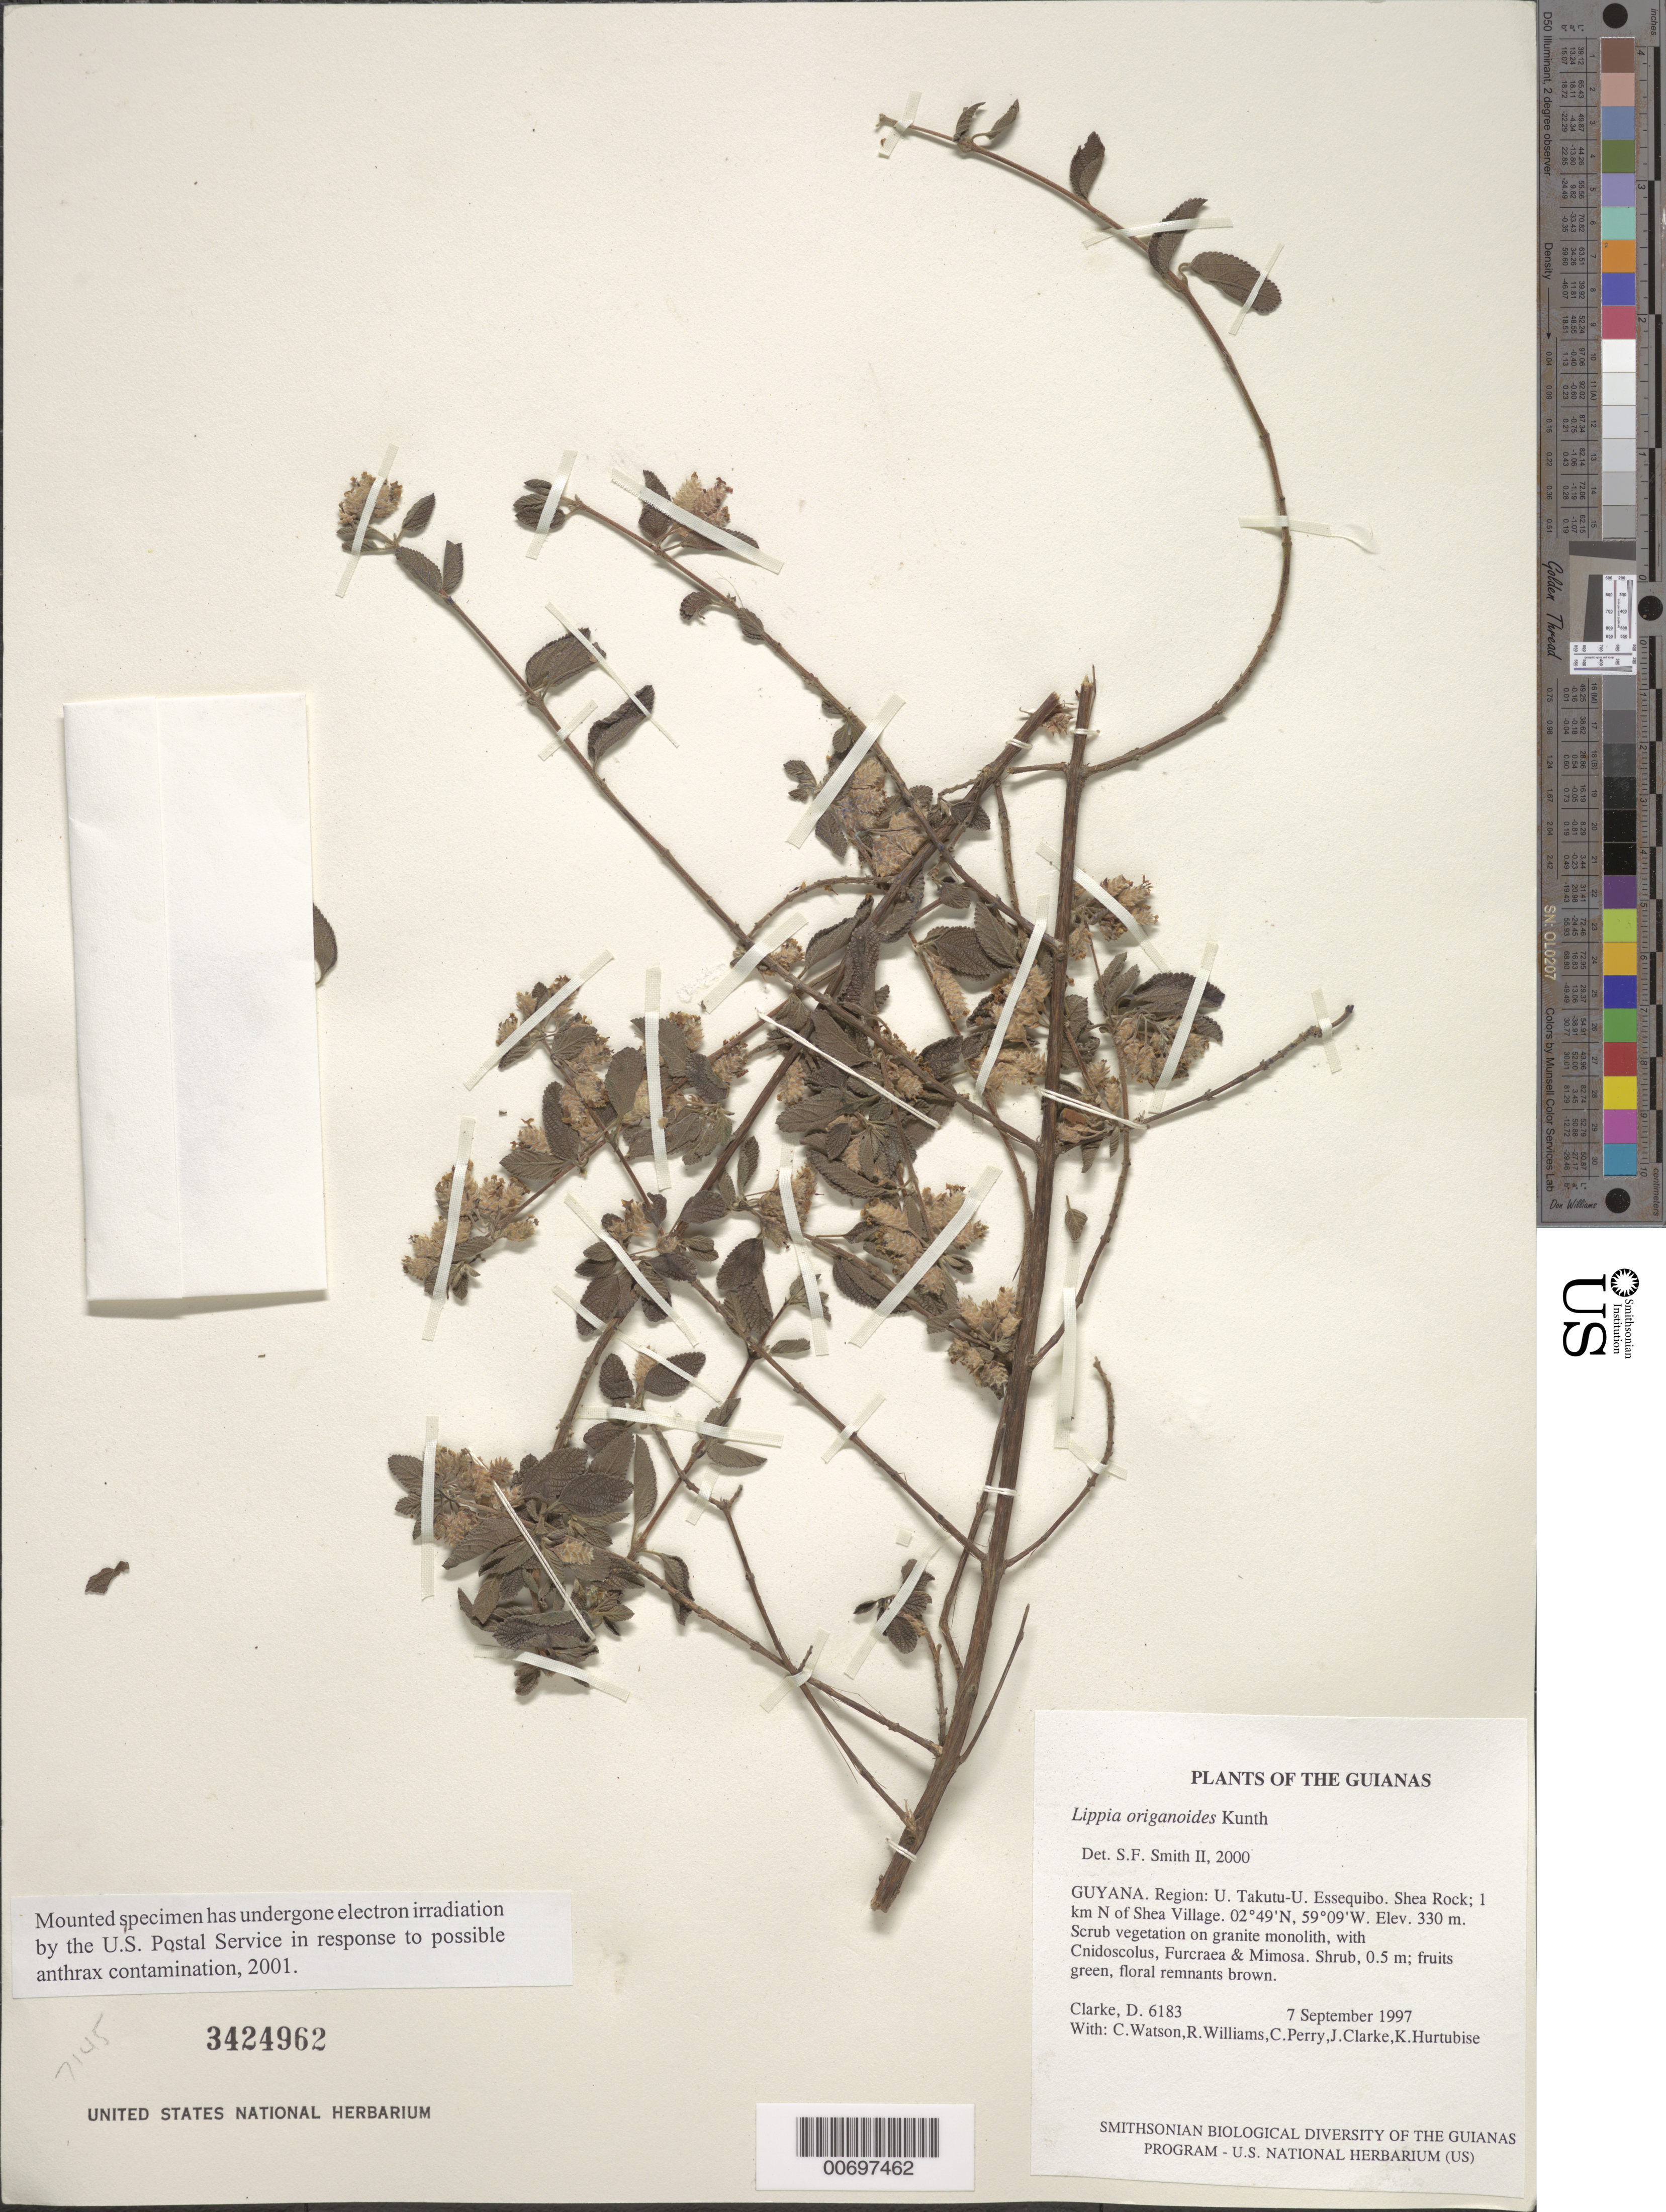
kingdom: Plantae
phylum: Tracheophyta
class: Magnoliopsida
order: Lamiales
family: Verbenaceae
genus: Lippia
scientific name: Lippia origanoides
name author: Kunth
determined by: Smith, Stephen F., (US), NMNH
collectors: H. D. Clarke, C. Watson, R. Williams, C. Perry, J. Clarke & K. Hurtubise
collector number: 6183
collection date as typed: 7 September 1997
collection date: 1997-09-07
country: Guyana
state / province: U. Takutu-U. Essequibo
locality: Shea Rock; 1 km N of Shea Village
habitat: Scrub vegetation on granite monolith, with Cnidoscolus, Furcraea & Mimosa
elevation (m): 330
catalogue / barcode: US 3424962